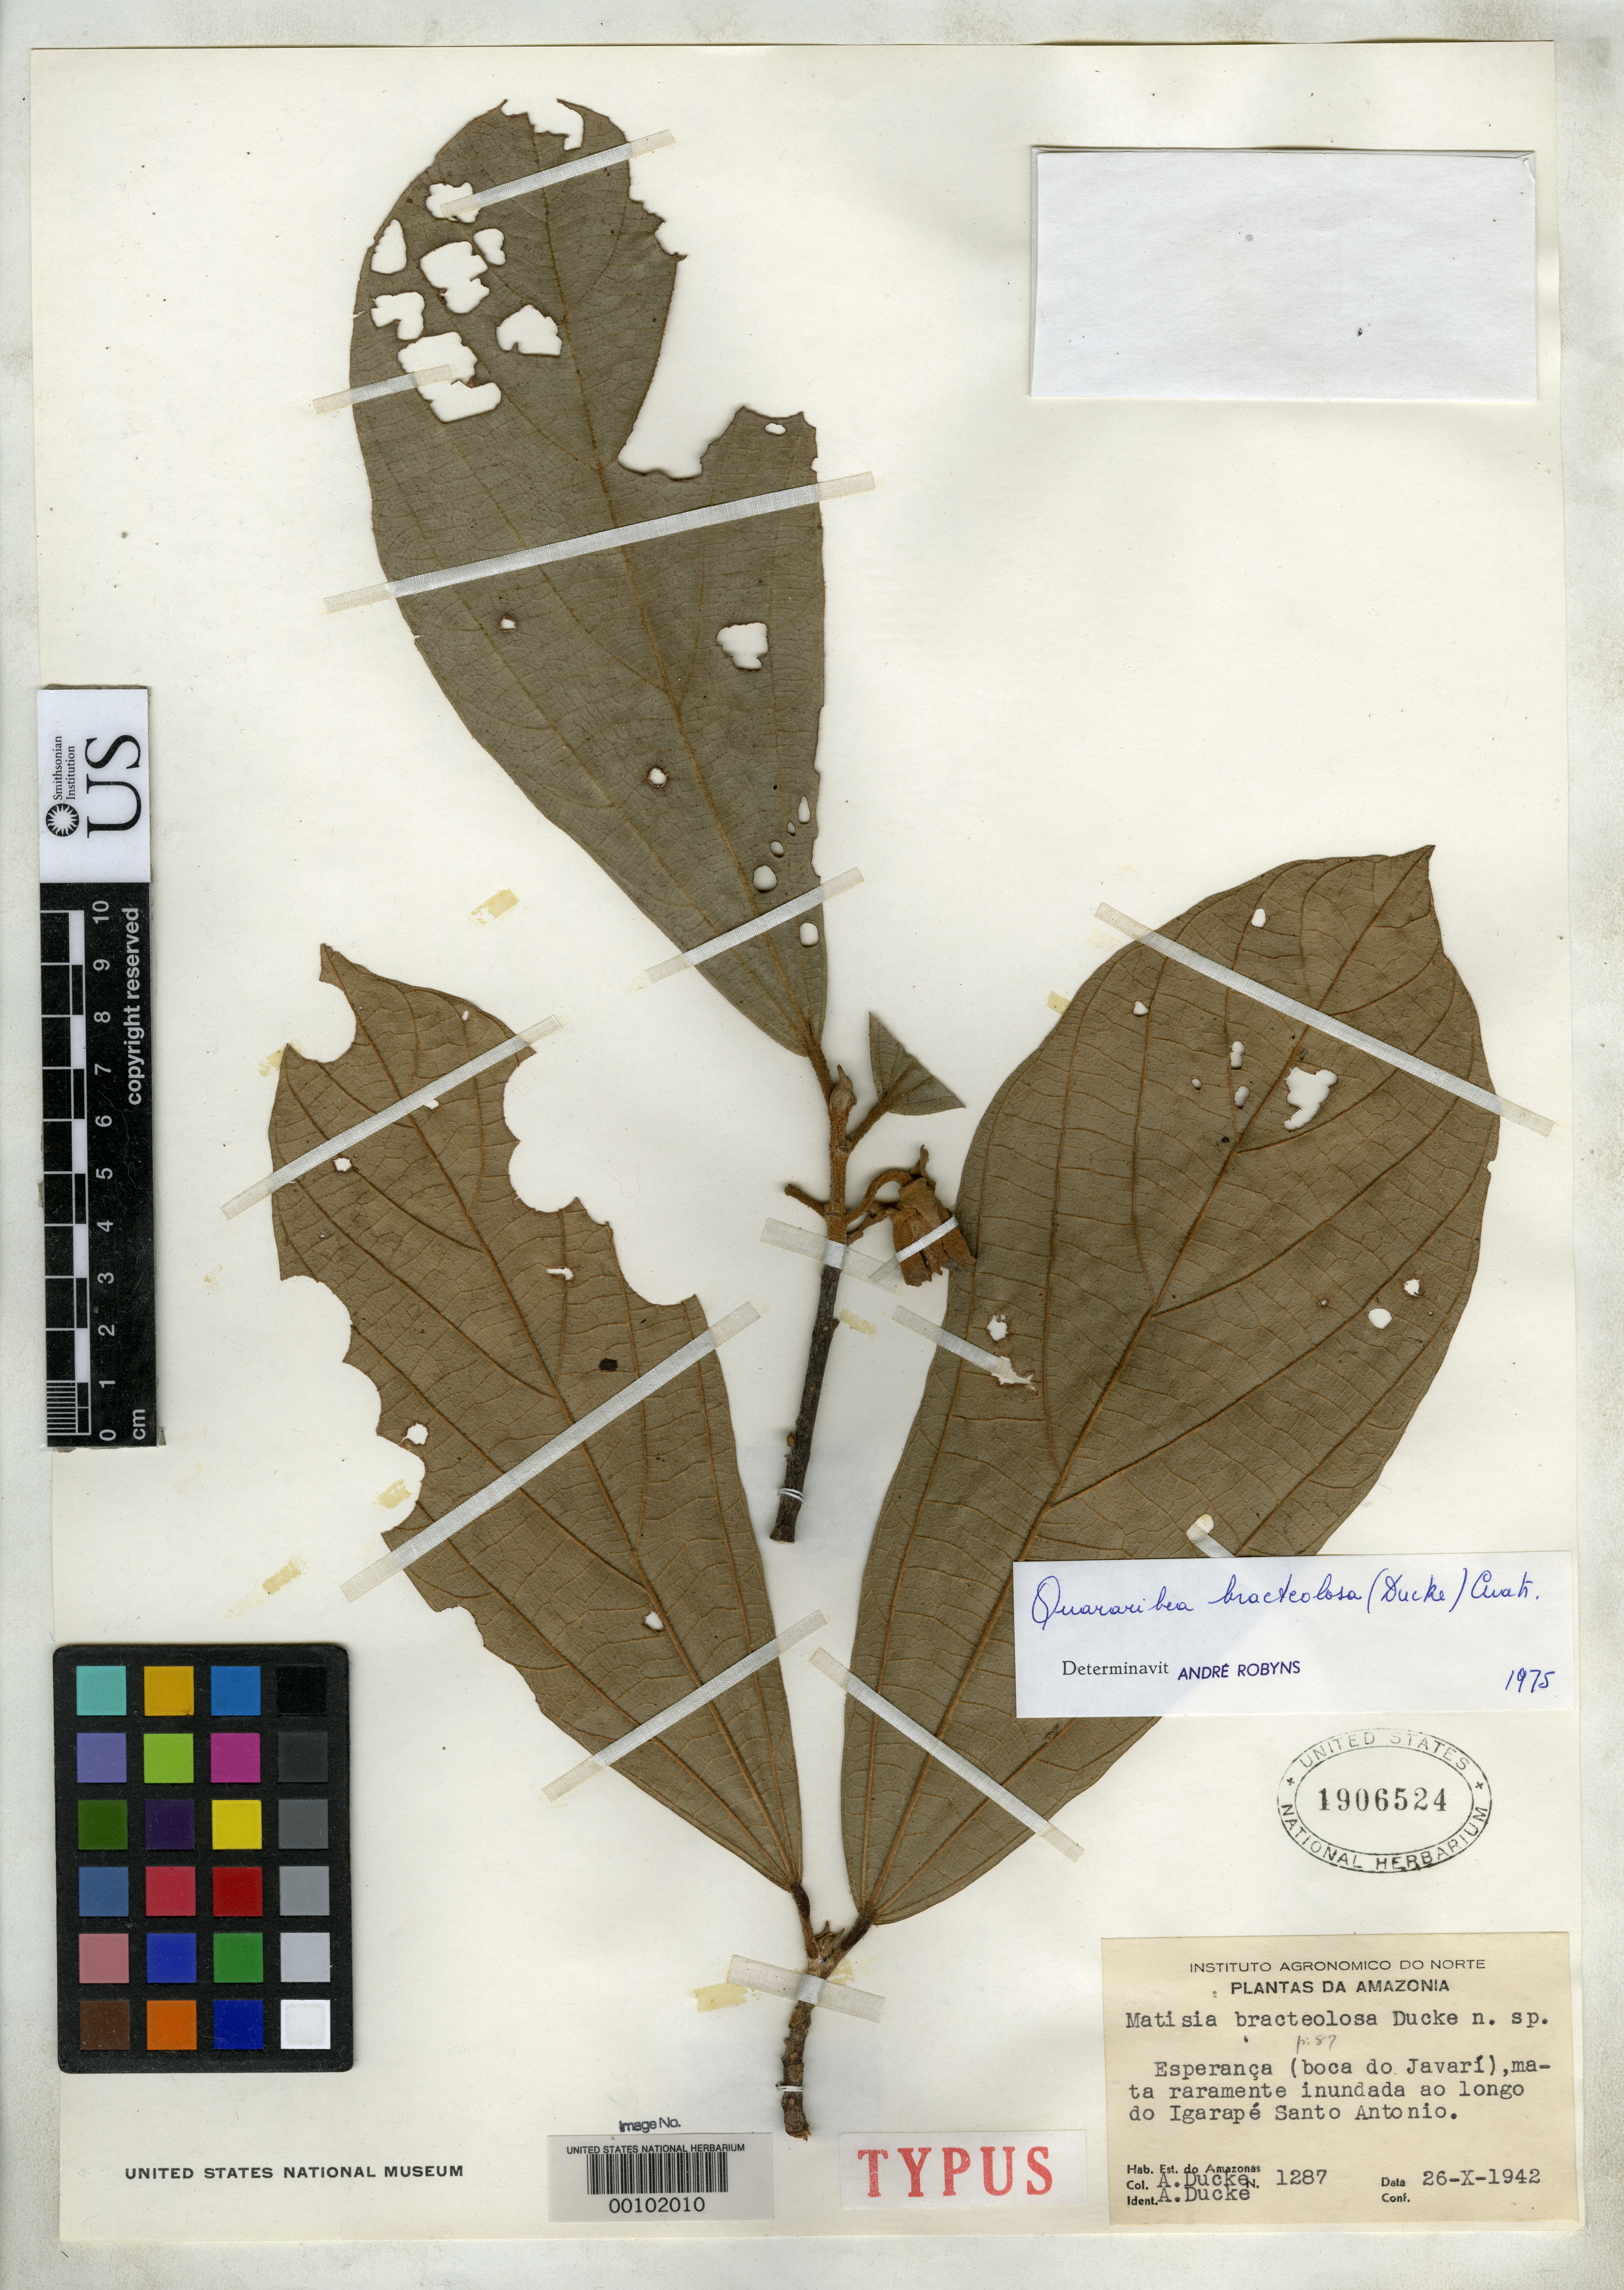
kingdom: Plantae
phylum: Tracheophyta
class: Magnoliopsida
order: Malvales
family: Malvaceae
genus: Matisia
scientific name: Matisia bracteolosa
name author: Ducke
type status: Isotype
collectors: A. Ducke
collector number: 1287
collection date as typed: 26 Oct 1942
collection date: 1942-10-26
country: Brazil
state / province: Amazonas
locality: Esperanca ad ostrium fluminus Javuary.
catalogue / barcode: US 1906524